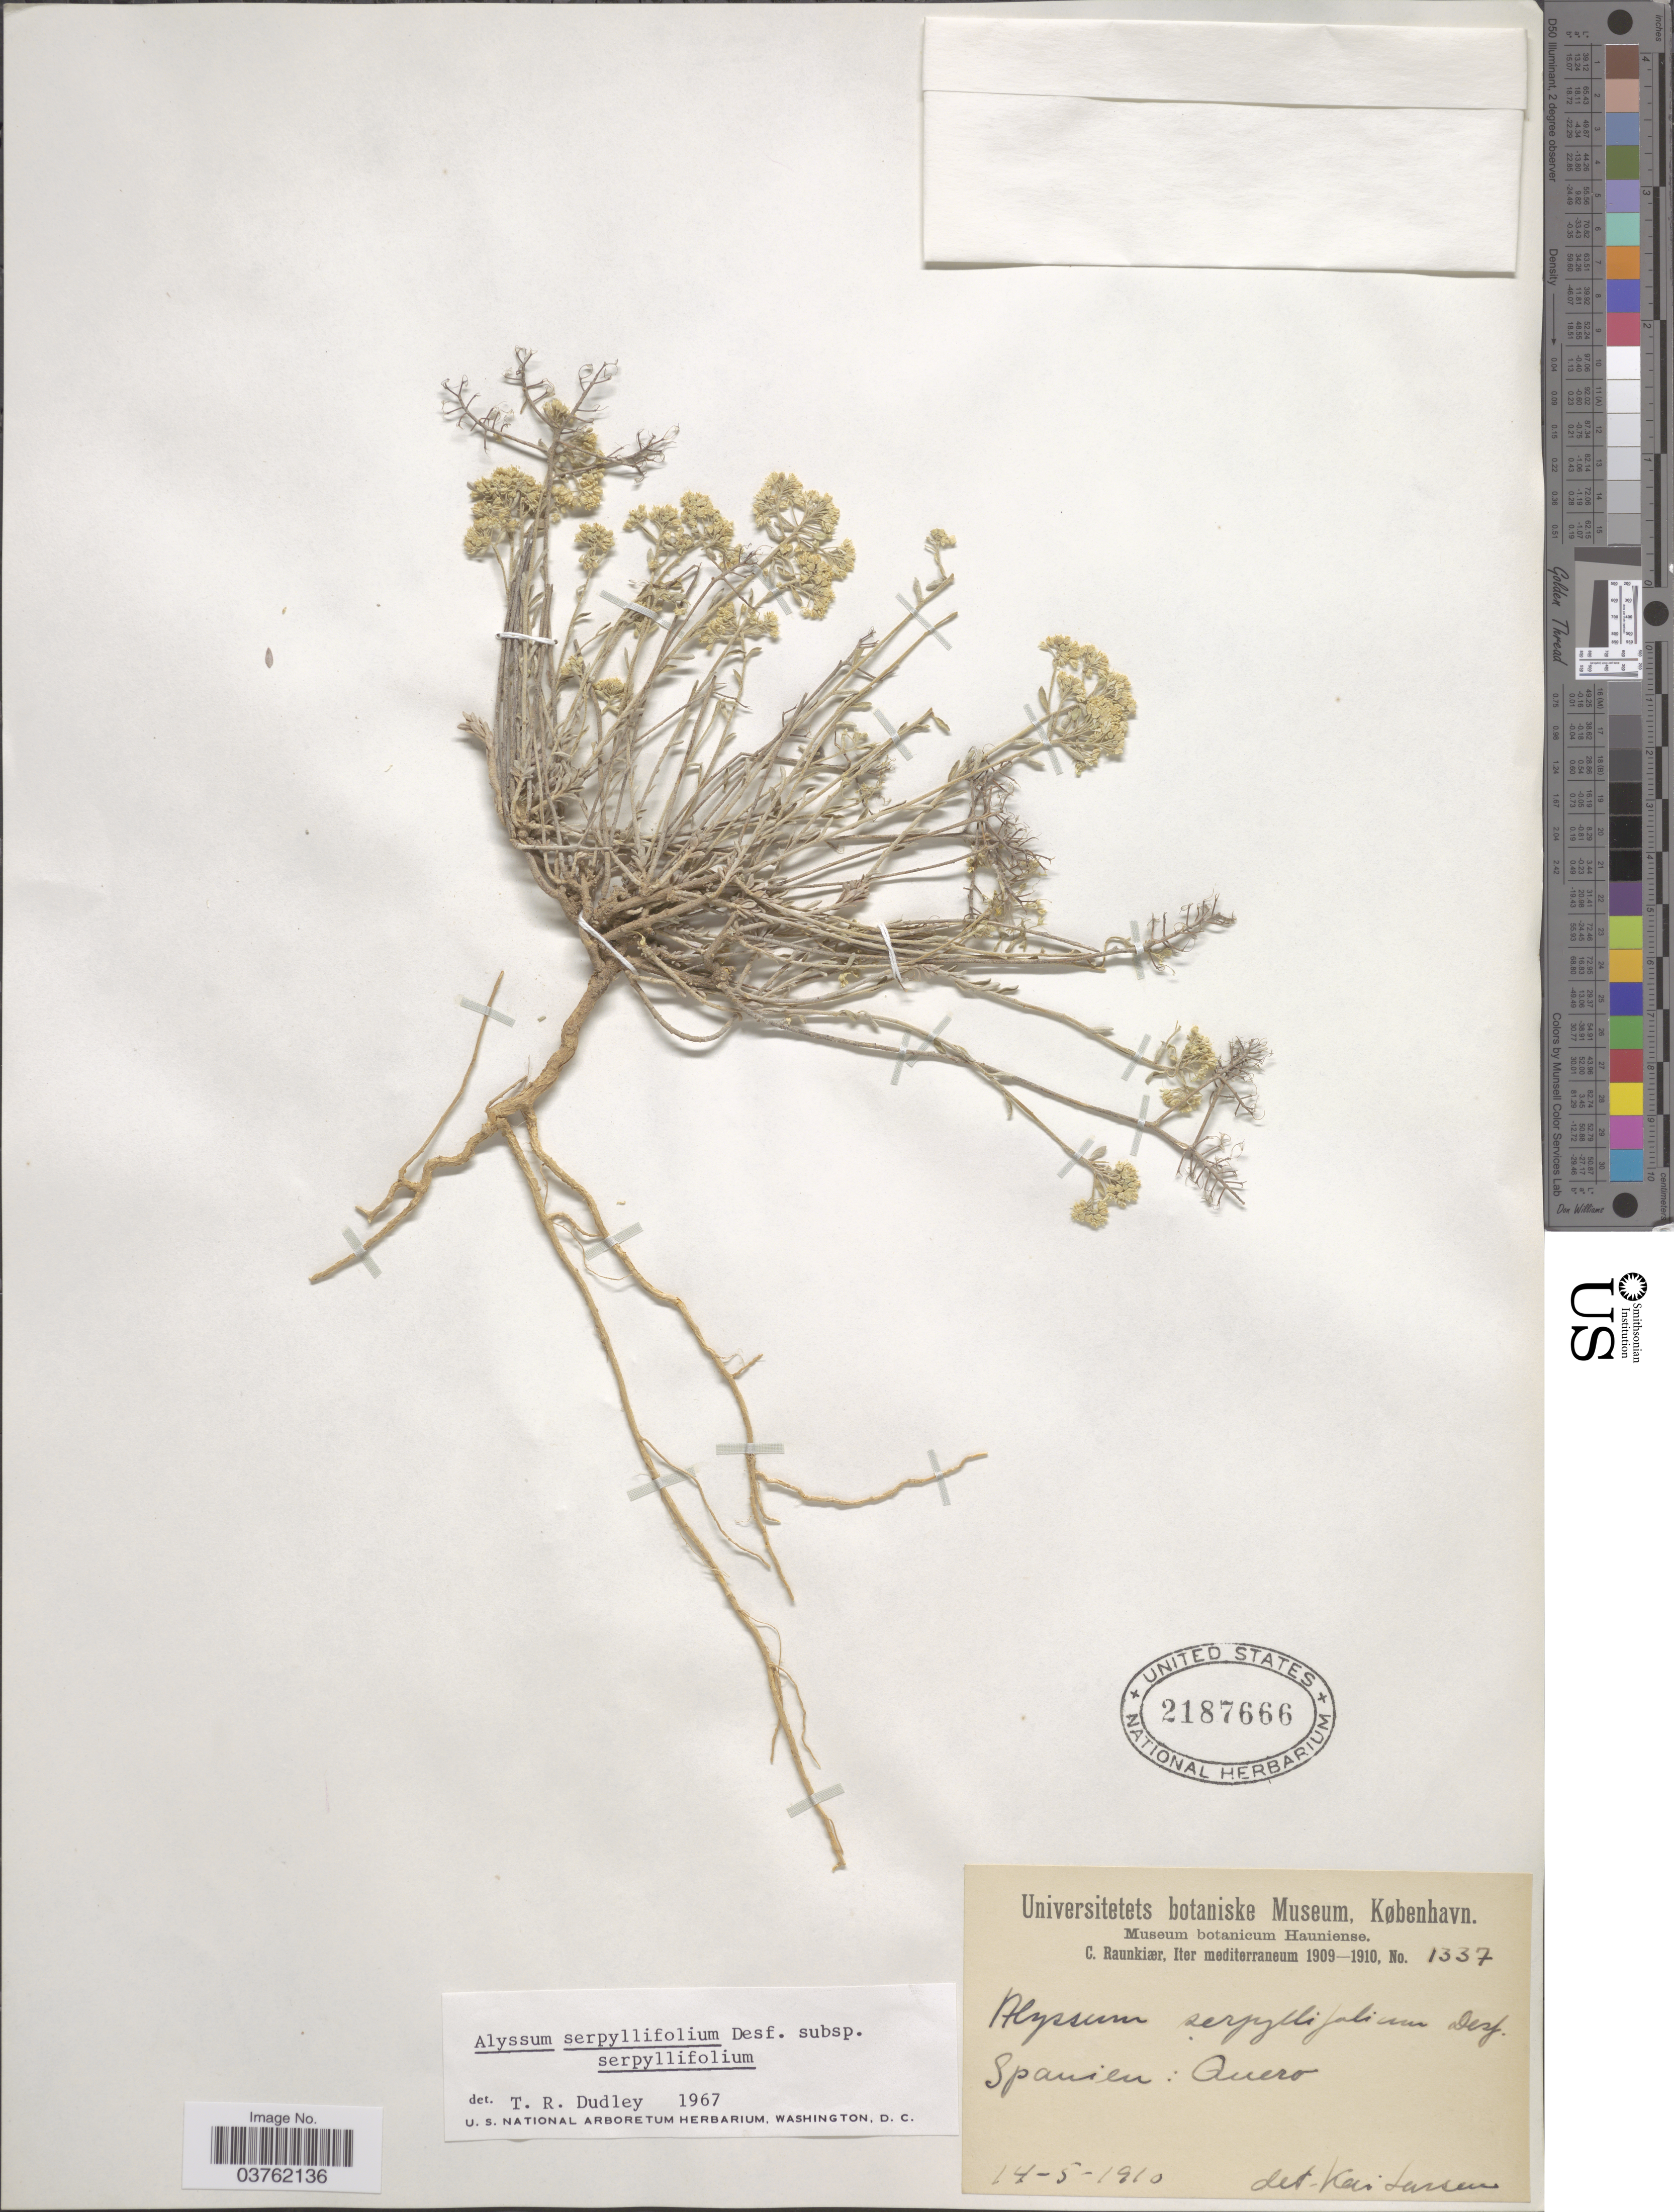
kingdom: Plantae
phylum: Tracheophyta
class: Magnoliopsida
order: Brassicales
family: Brassicaceae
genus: Alyssum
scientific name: Alyssum serpyllifolium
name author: Desf.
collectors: C. C. Raunkiaer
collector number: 1337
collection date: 1910-05-14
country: Spain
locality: Iter mediterraneum. Quero.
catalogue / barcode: US 2187666